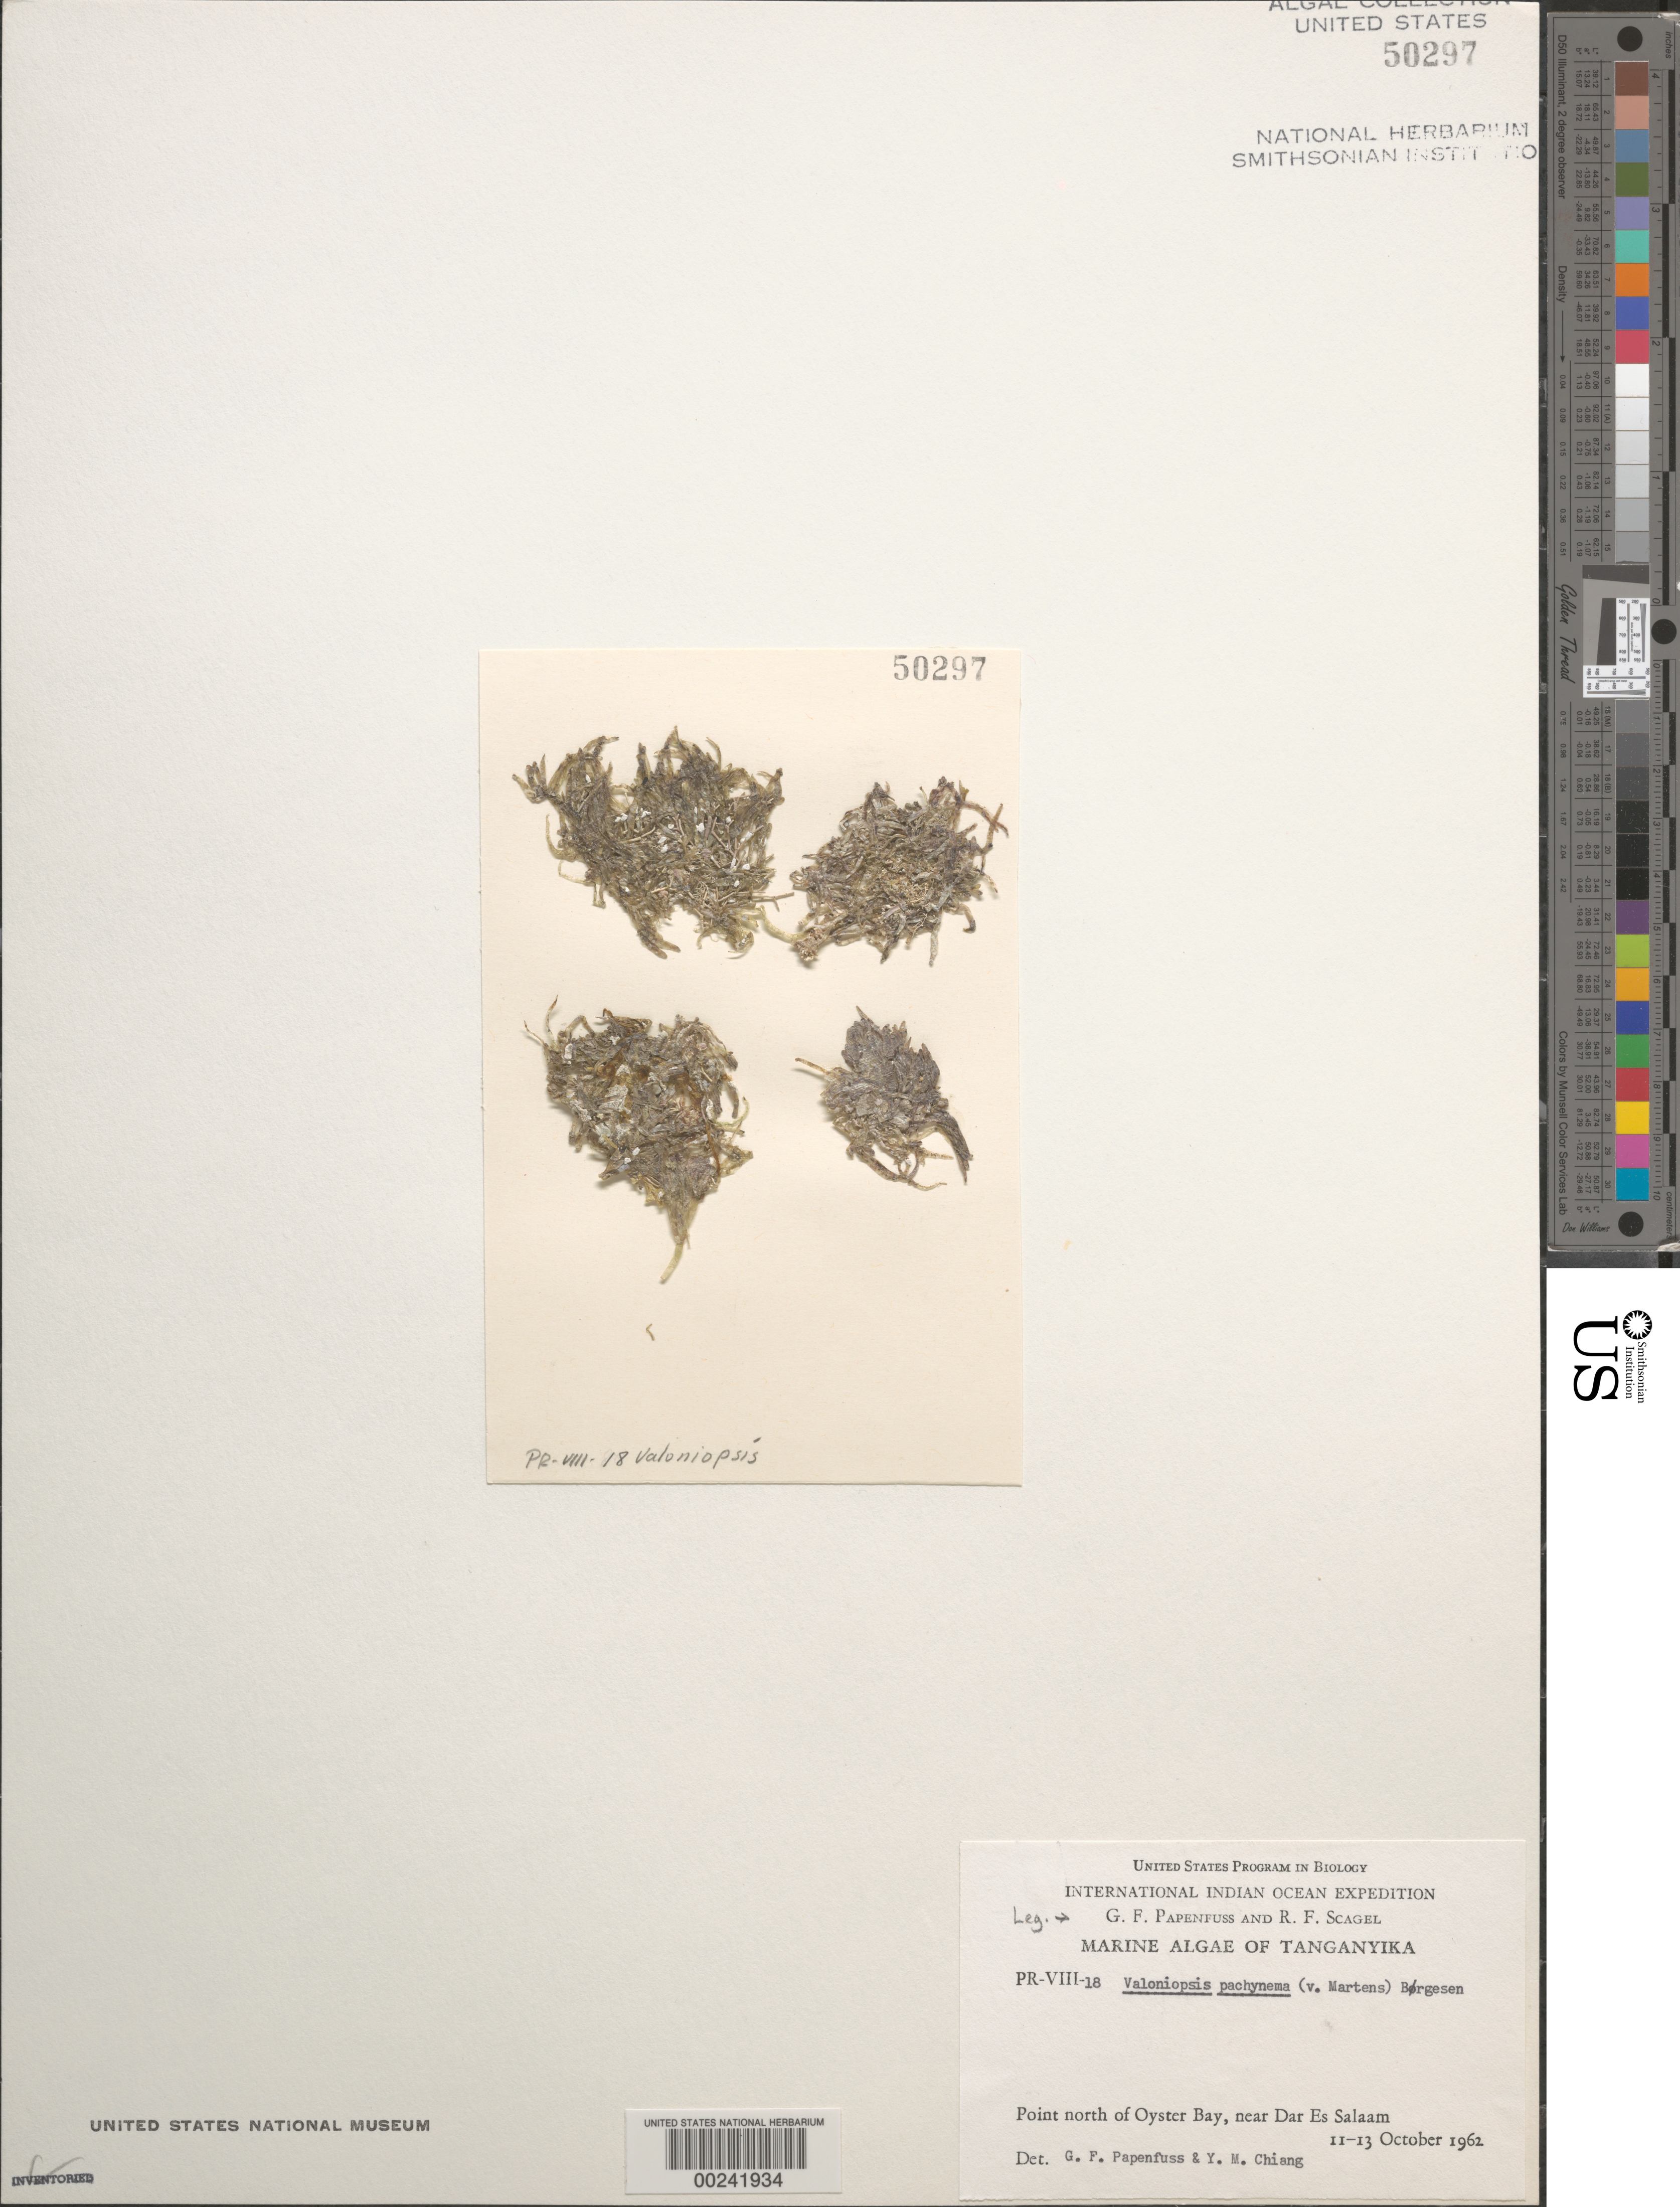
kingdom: Plantae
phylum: Chlorophyta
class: Ulvophyceae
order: Siphonocladales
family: Valoniaceae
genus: Valoniopsis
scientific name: Valoniopsis pachynema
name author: (G. Martens) Børgesen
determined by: Papenfuss, G. F.; Chiang, Y. M.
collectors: G. Papenfuss & R. F. Scagel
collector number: PR-VIII-18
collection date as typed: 11 Oct 1962 to 13 Oct 1962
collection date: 1962-10-11/1962-10-13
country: Tanzania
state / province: Dar es Salaam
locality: Point north of Oyster Bay, near Dar Es Salaam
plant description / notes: International Indian Ocean Expedition, 1962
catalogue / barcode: US 50297